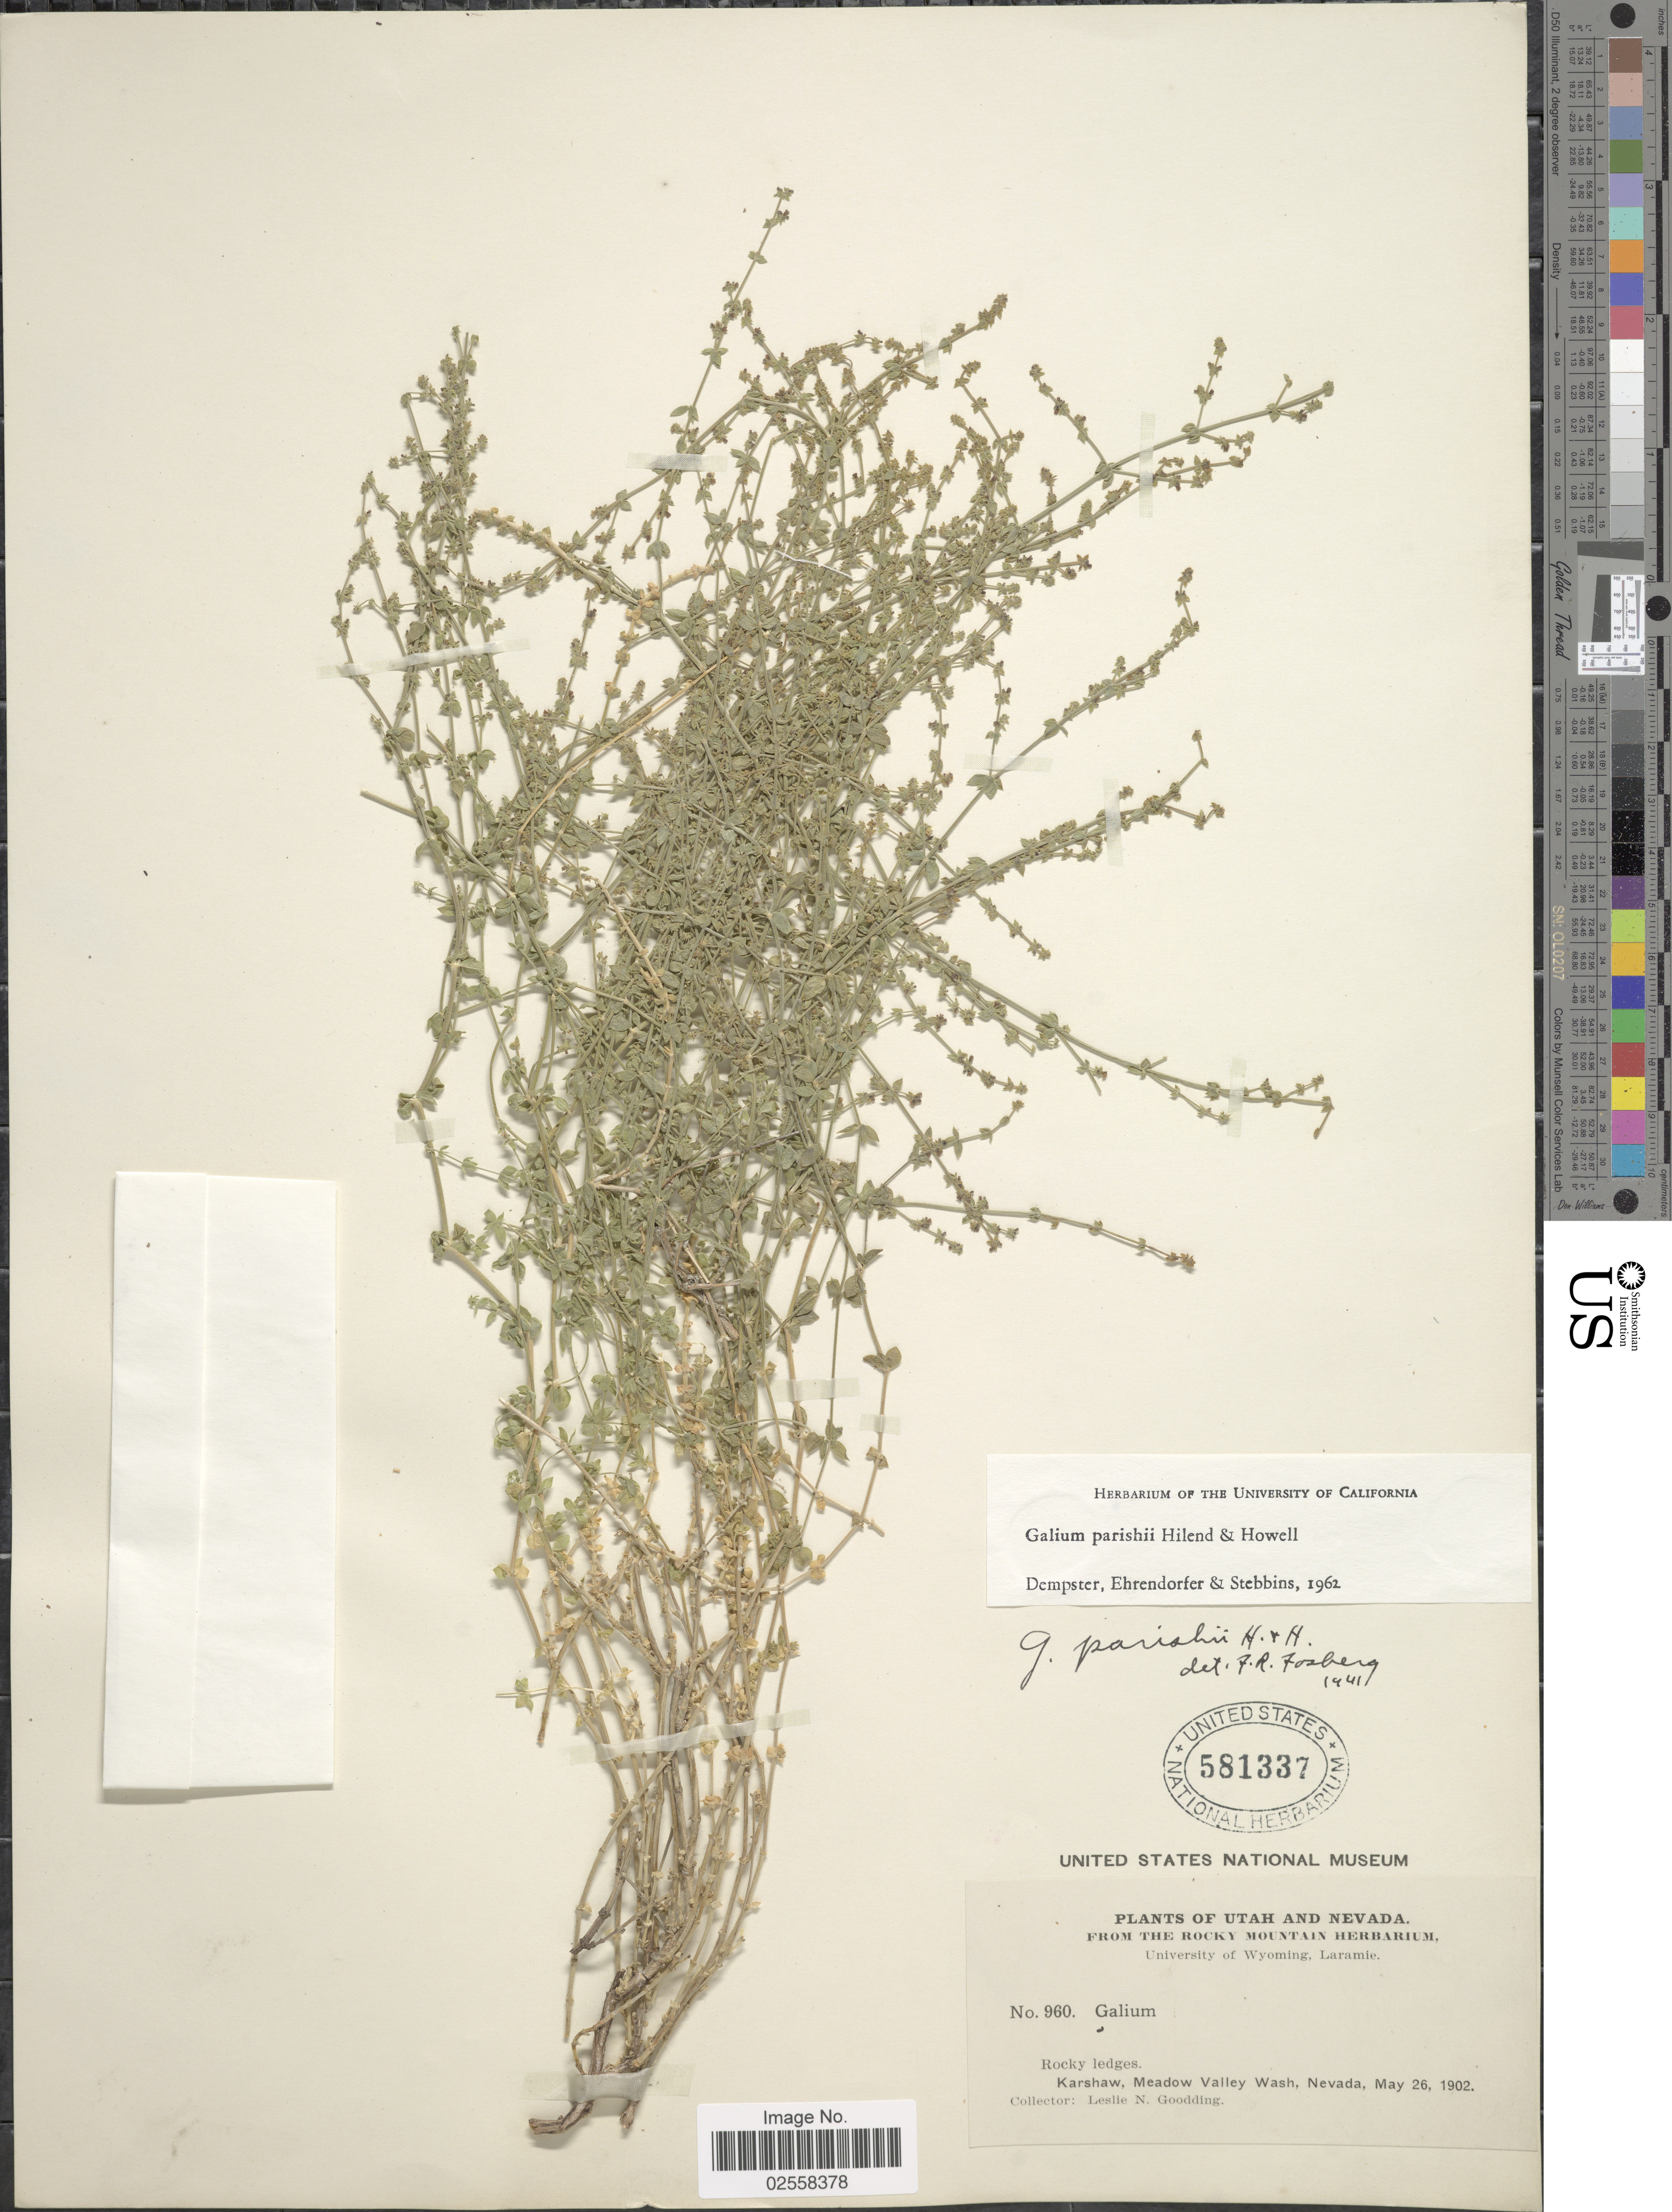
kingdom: Plantae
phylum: Tracheophyta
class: Magnoliopsida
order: Gentianales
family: Rubiaceae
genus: Galium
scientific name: Galium parishii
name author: Hilend & J.T. Howell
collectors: L. N. Goodding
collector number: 960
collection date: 1902-05-26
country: United States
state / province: Nevada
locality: Karshaw, Meadow Valley Wash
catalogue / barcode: US 581337